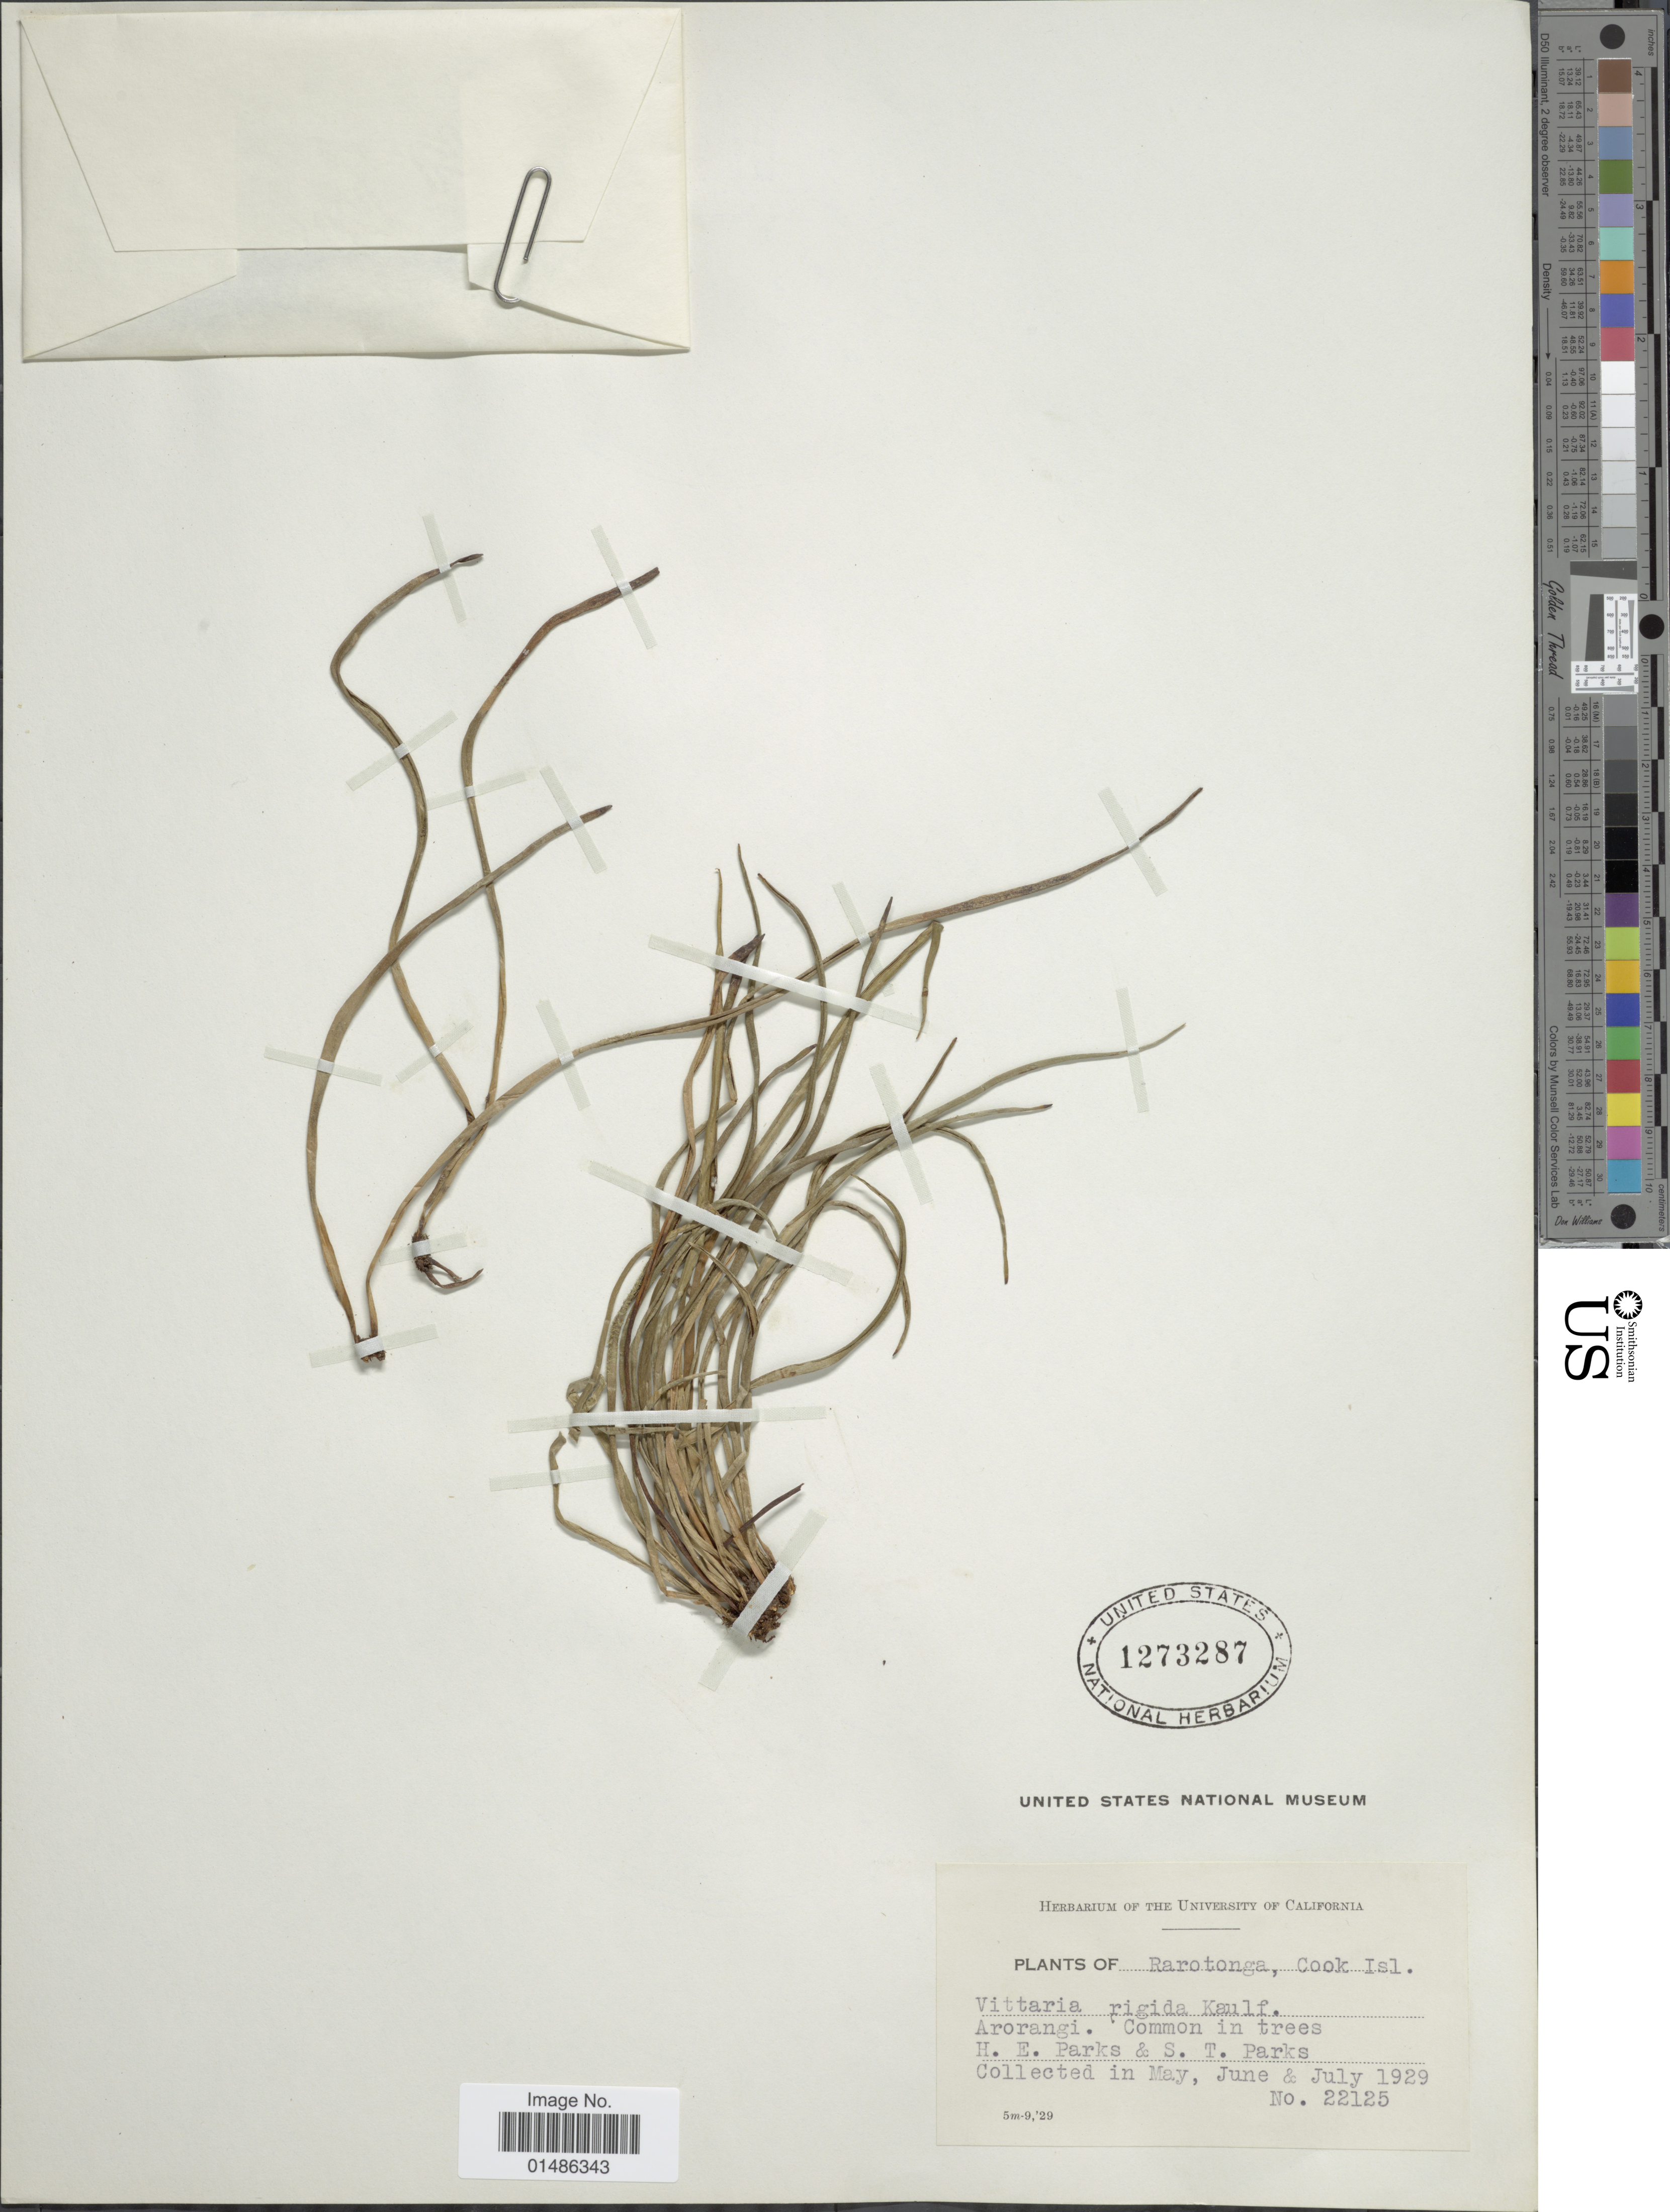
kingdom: Plantae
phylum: Tracheophyta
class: Polypodiopsida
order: Polypodiales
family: Pteridaceae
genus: Haplopteris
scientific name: Haplopteris ensiformis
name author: (Sw.) E.H. Crane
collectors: H. E. Parks & S. Parks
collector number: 22125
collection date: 1929-05/1929-07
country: Cook Islands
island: Rarotonga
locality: Rarotonga. Arorangi.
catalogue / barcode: US 1273287